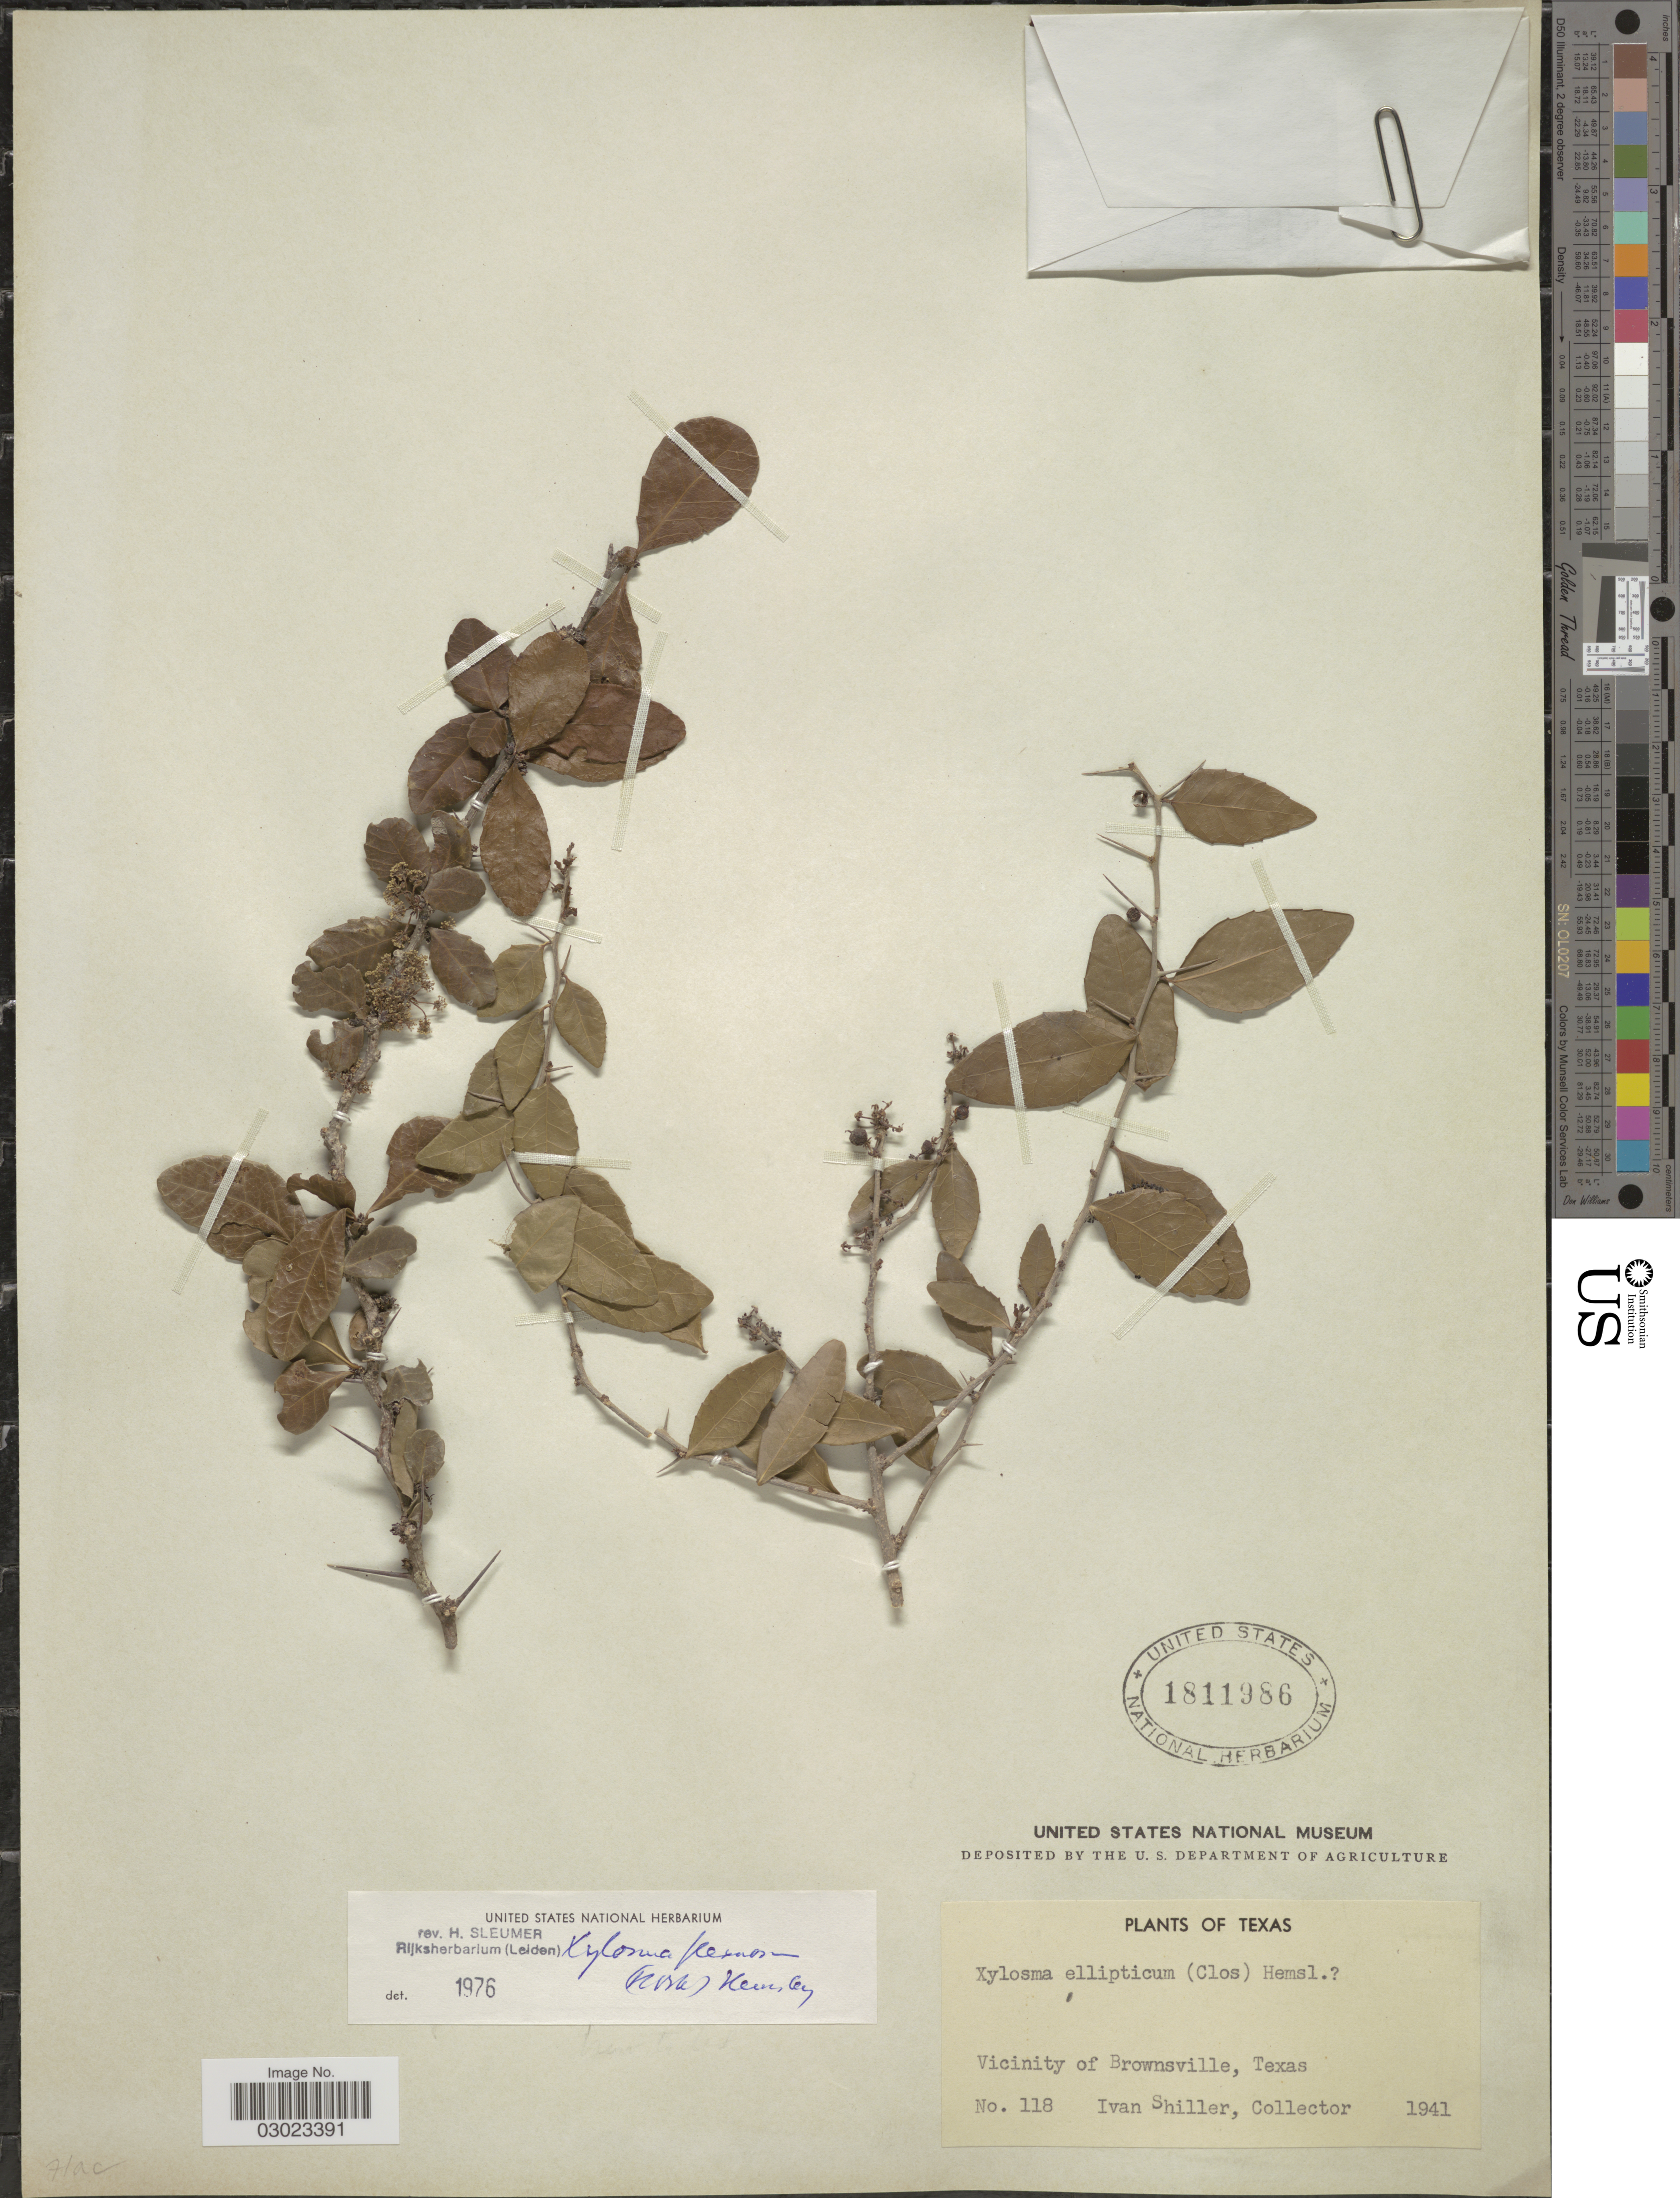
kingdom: Plantae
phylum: Tracheophyta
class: Magnoliopsida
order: Malpighiales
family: Salicaceae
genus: Xylosma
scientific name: Xylosma flexuosa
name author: (Kunth) Hemsl.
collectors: I. Shiller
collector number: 118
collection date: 1941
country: United States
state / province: Texas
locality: Vicinity of Brownsville.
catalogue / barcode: US 1811986